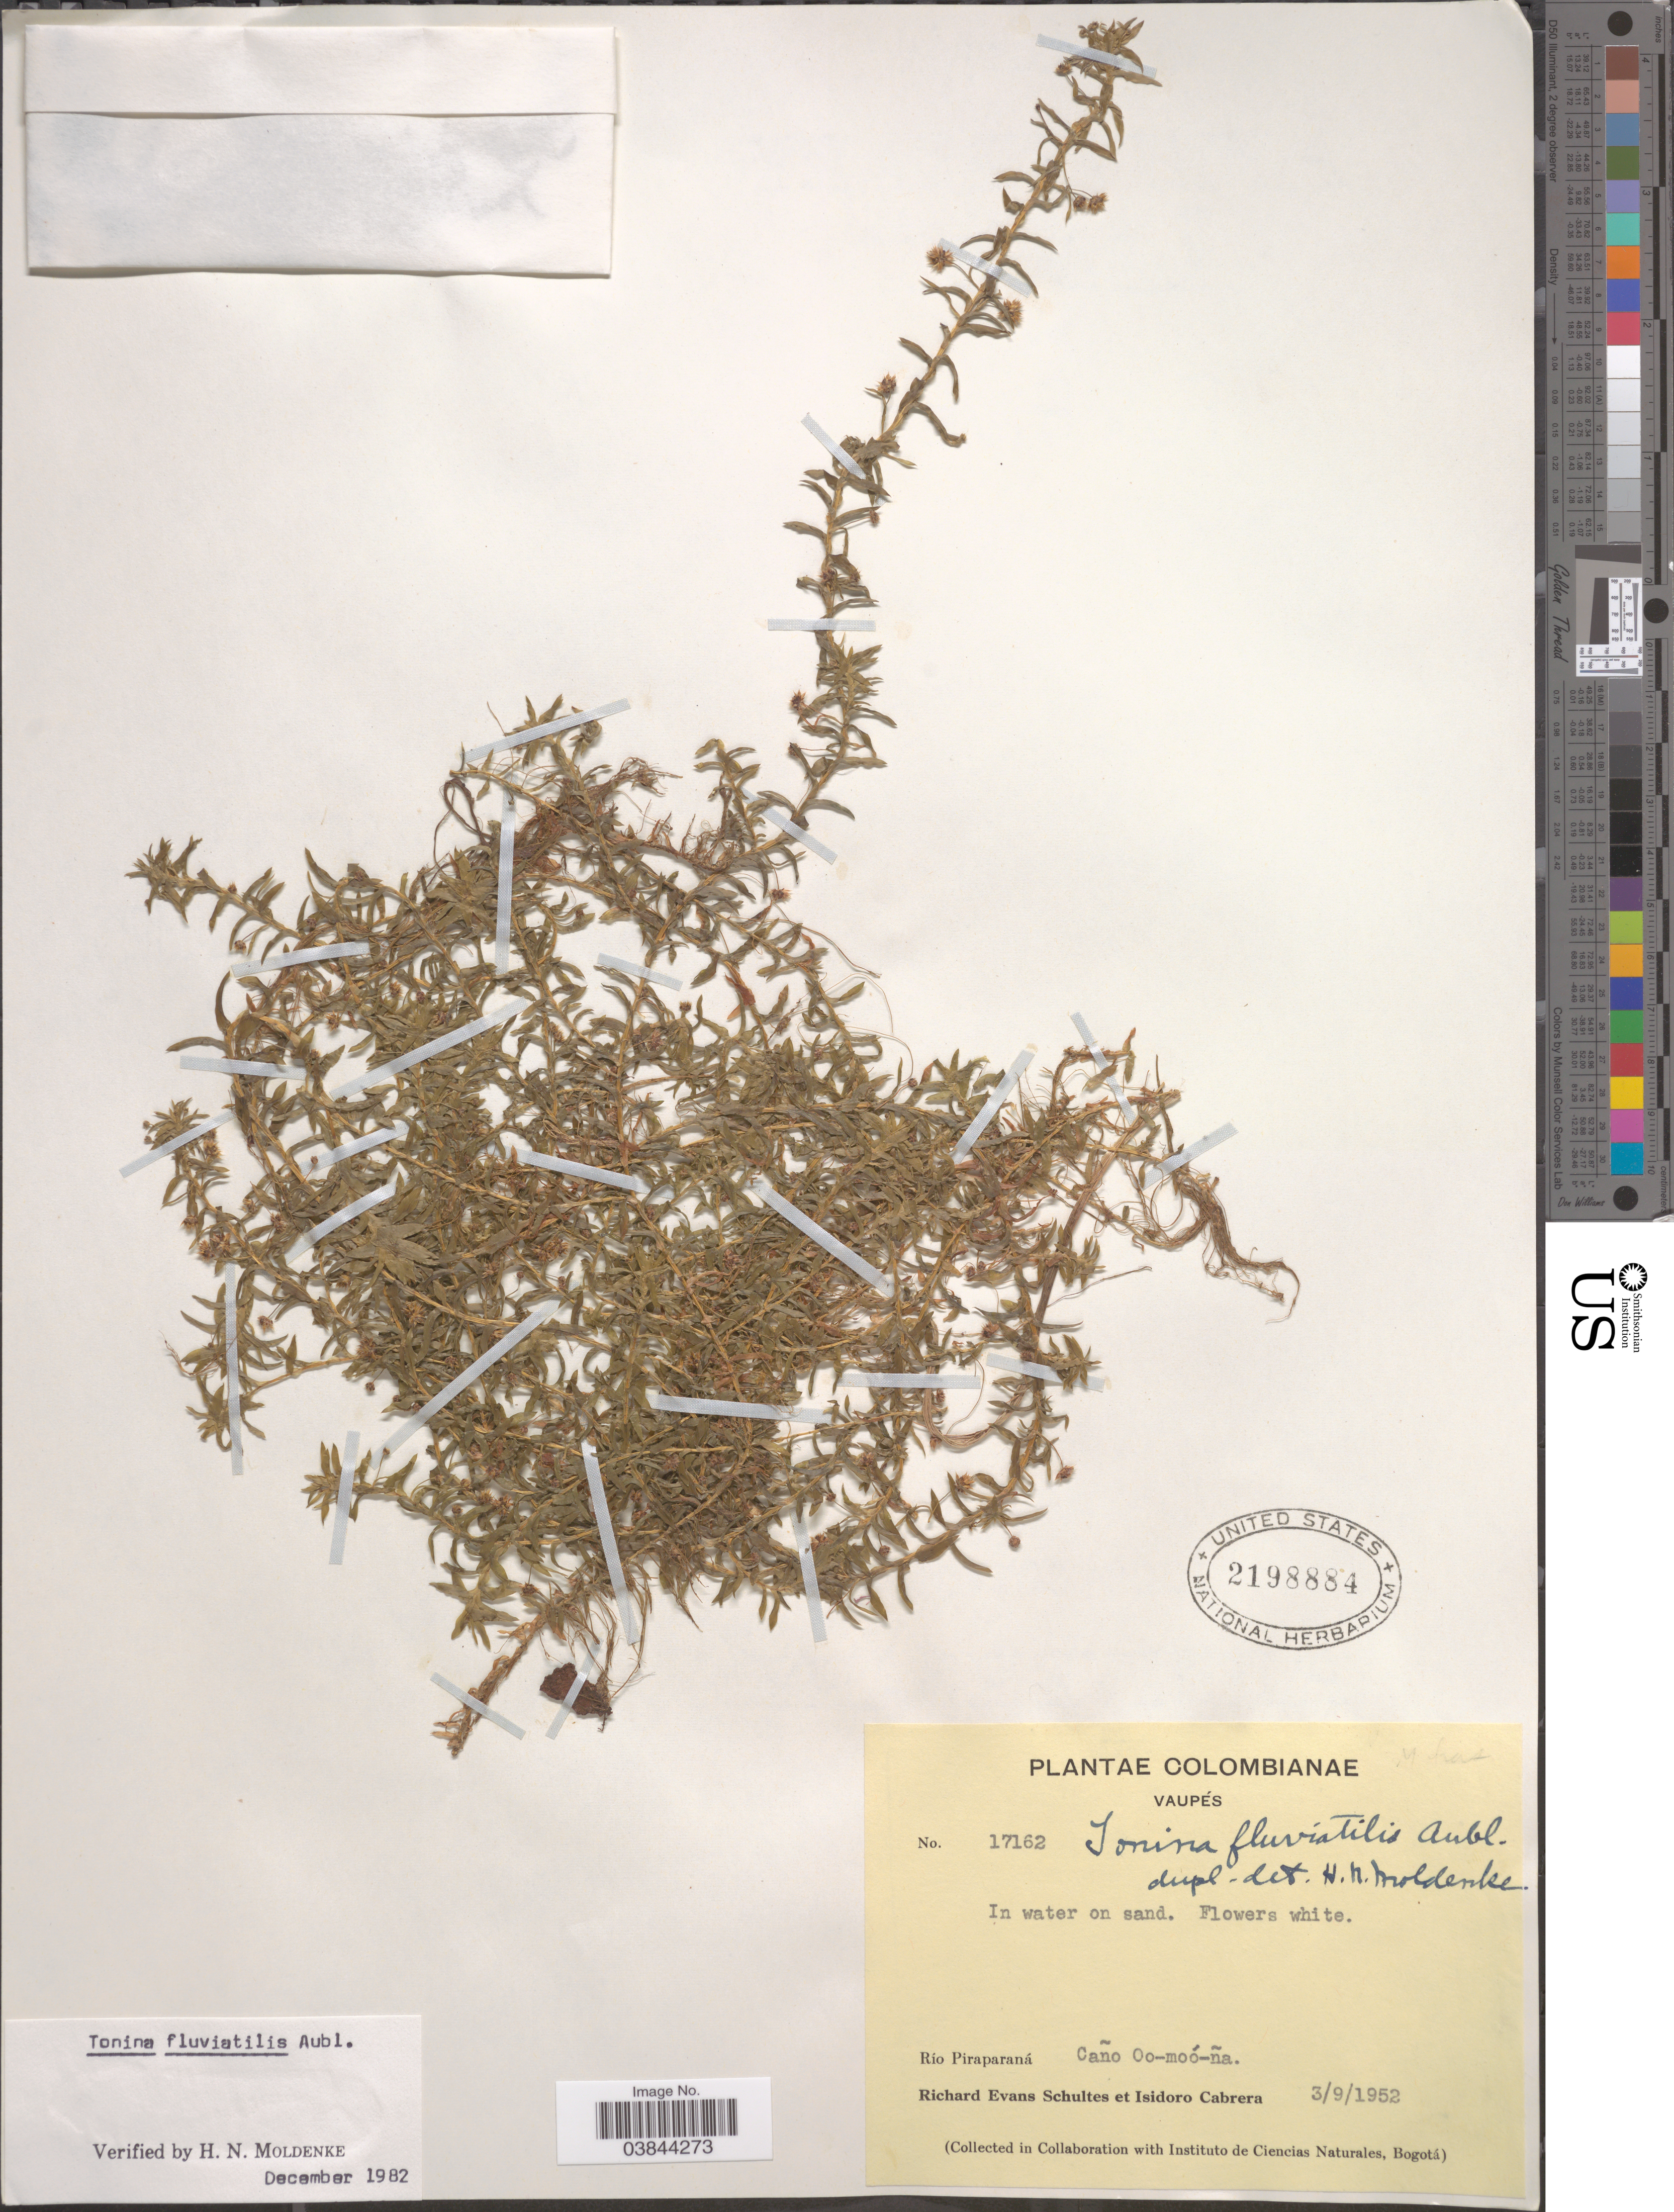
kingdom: Plantae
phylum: Tracheophyta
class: Liliopsida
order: Poales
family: Eriocaulaceae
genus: Tonina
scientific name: Tonina fluviatilis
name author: Aubl.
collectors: R. E. Schultes & I. Cabrera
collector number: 17162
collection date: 1952-09-03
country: Colombia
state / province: Vaupés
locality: Río Piraparaná. Caño Oo-moó-ña.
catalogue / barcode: US 2198884